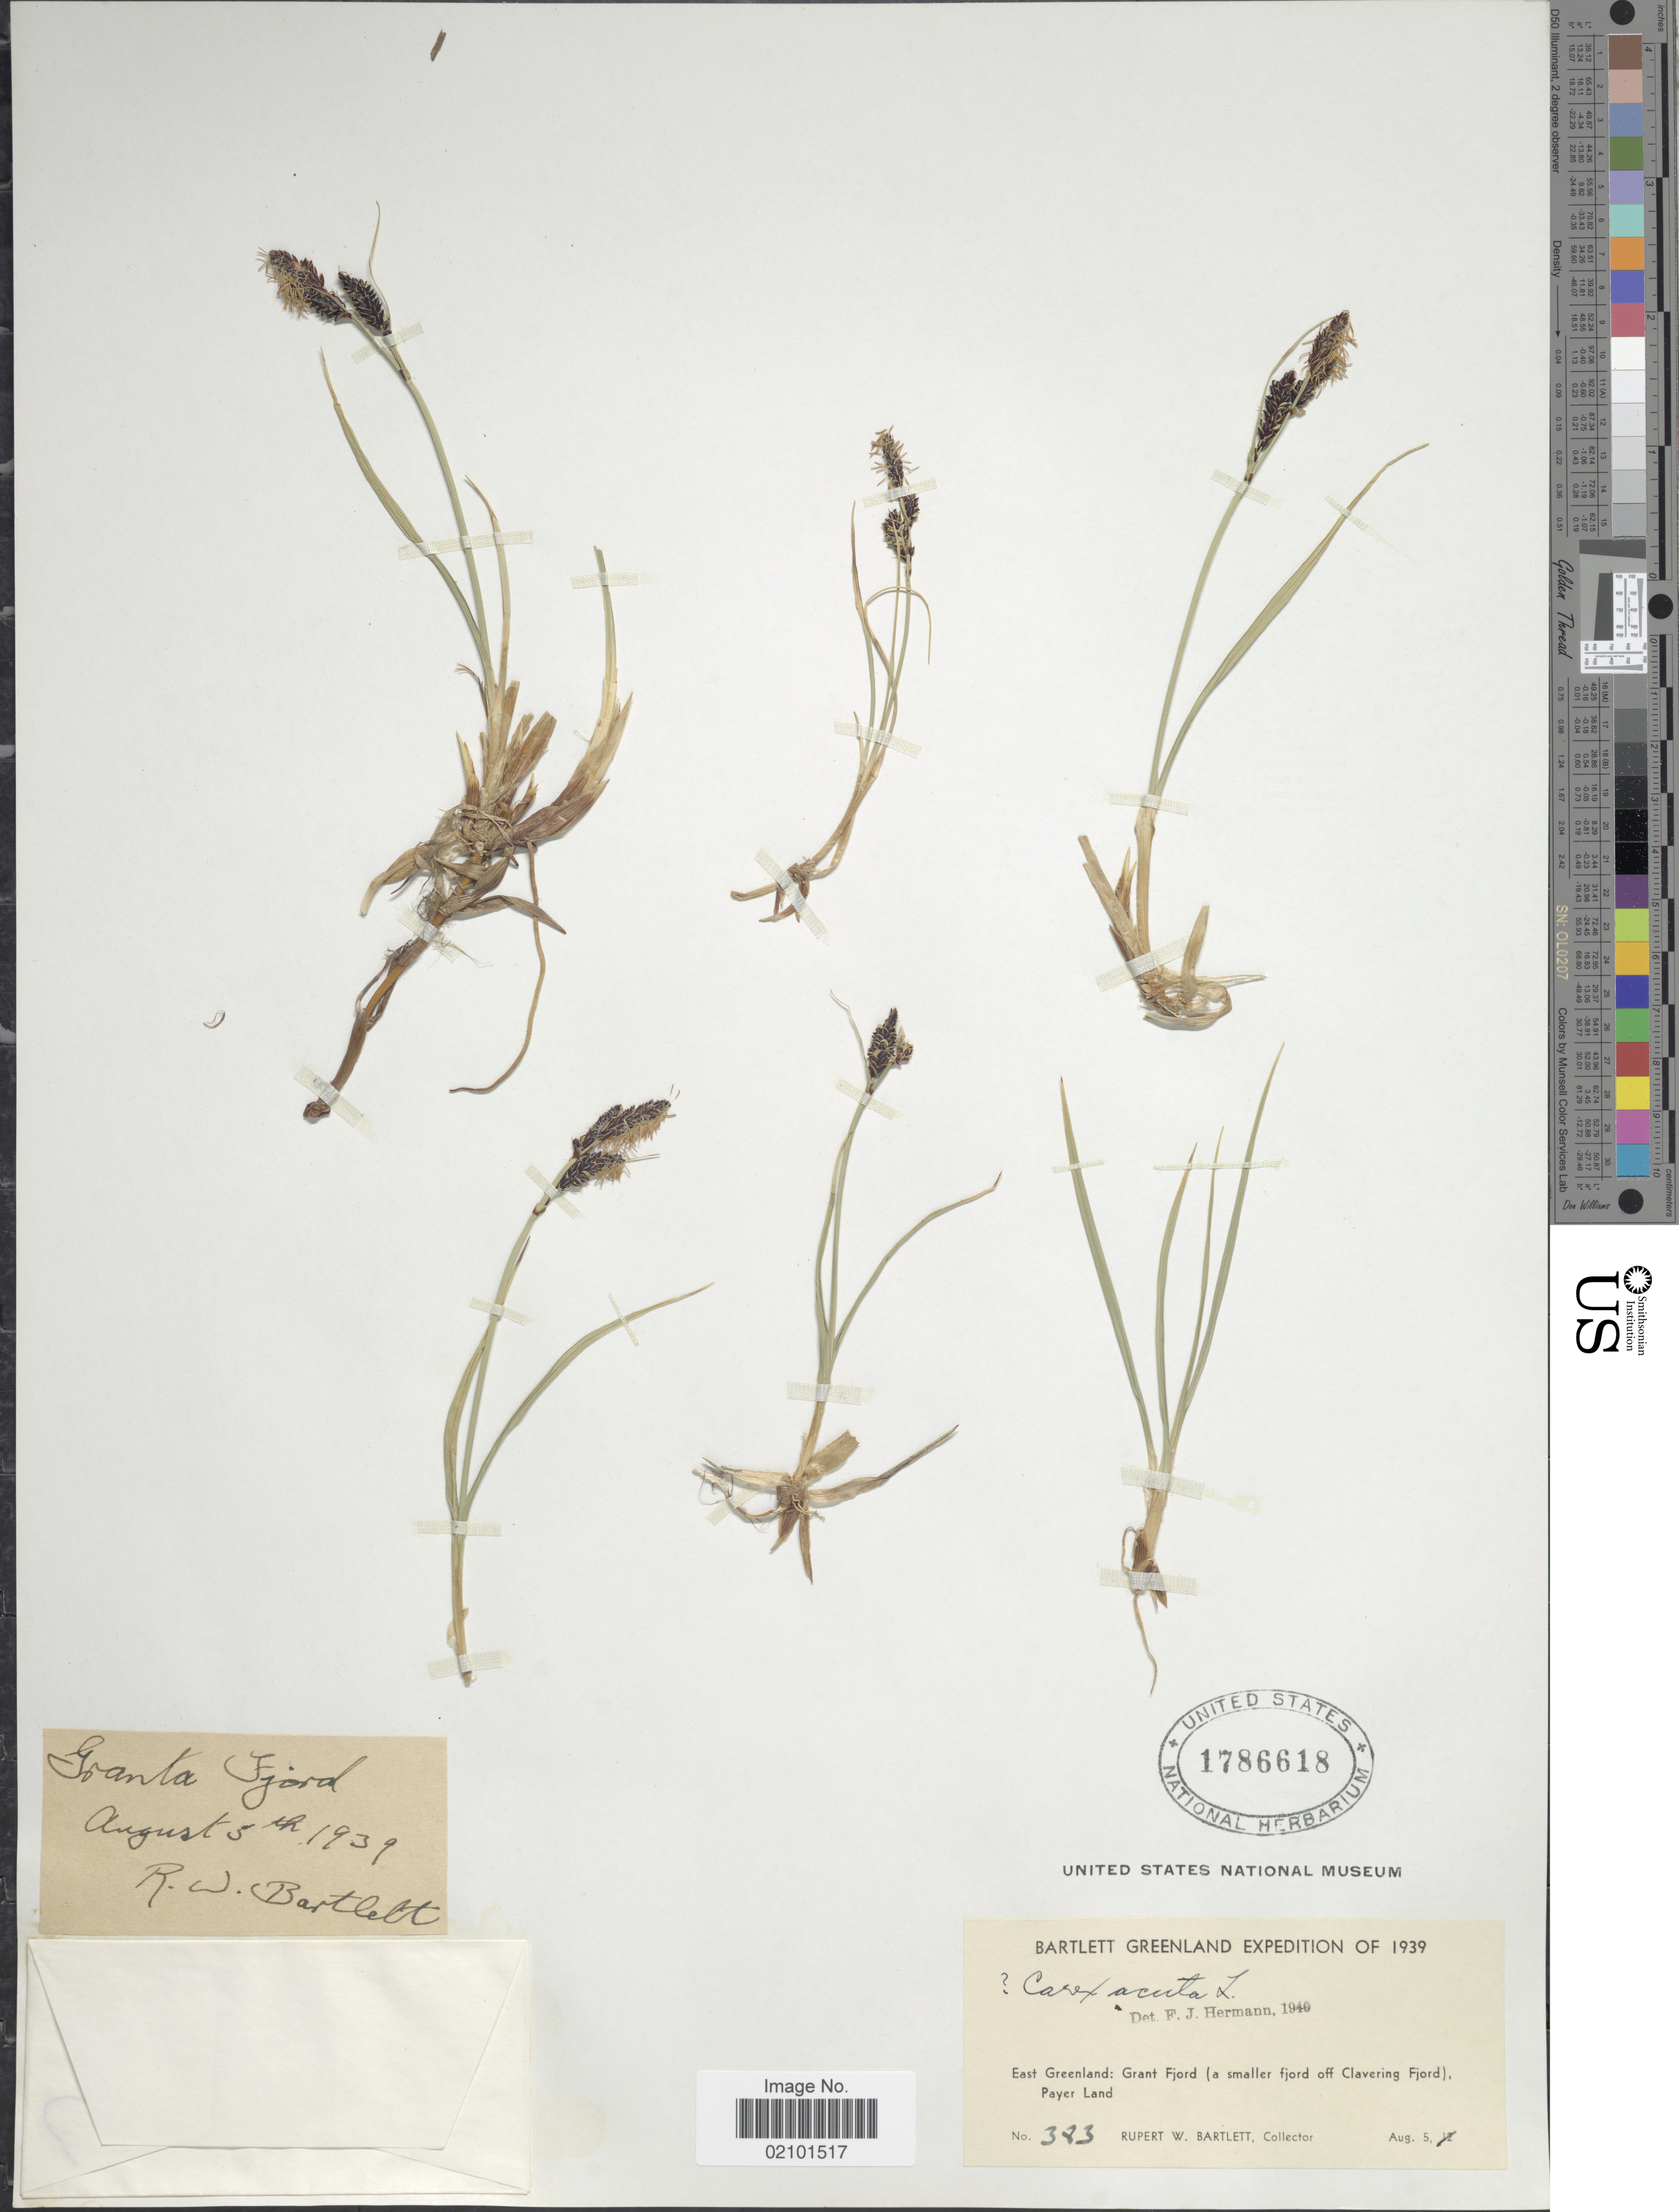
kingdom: Plantae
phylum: Tracheophyta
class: Liliopsida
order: Poales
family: Cyperaceae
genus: Carex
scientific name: Carex acuta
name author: L.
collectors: R. W. Bartlett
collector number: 383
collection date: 1939-08-05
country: Greenland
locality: East Greenland: Grant Fjord (a smaller fjord off Clavering Fjord), Payer Land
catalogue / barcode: US 1786618